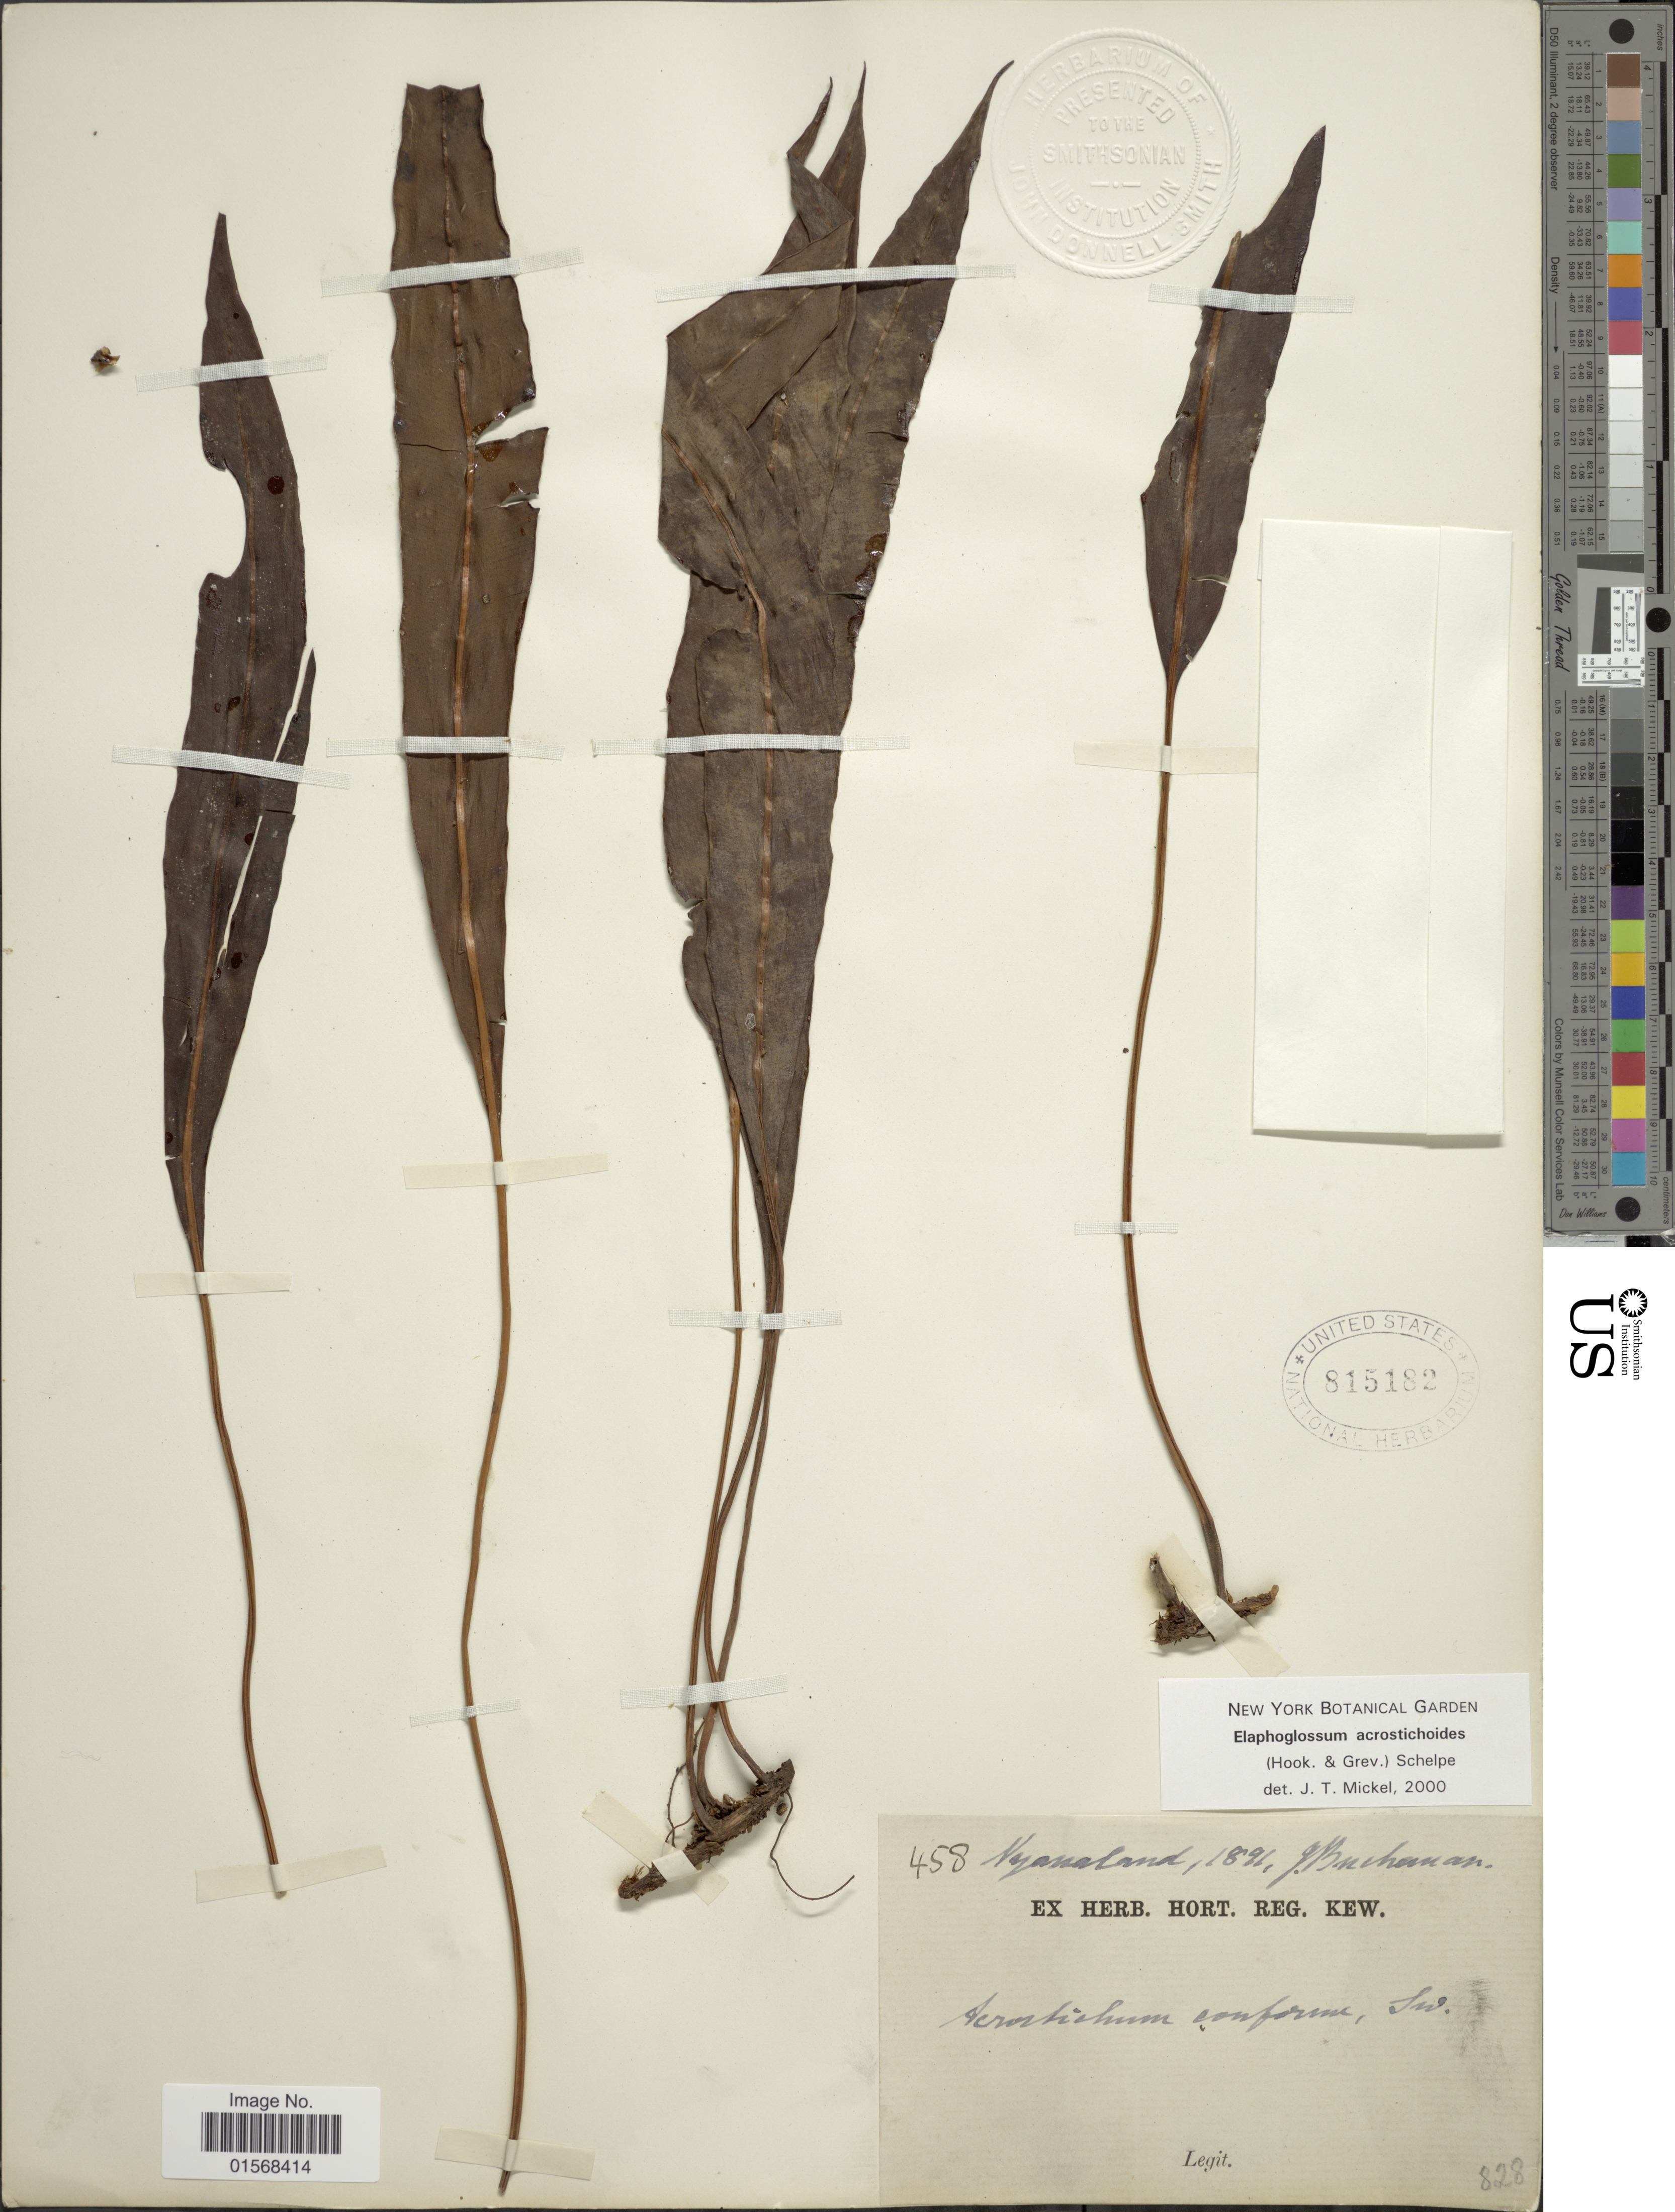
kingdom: Plantae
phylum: Tracheophyta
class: Polypodiopsida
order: Polypodiales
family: Dryopteridaceae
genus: Elaphoglossum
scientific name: Elaphoglossum acrostichoides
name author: (Hook. & Grev.) Schelpe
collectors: J. Buchanan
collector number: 458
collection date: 1891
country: Malawi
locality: Nyasaland.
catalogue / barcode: US 815182